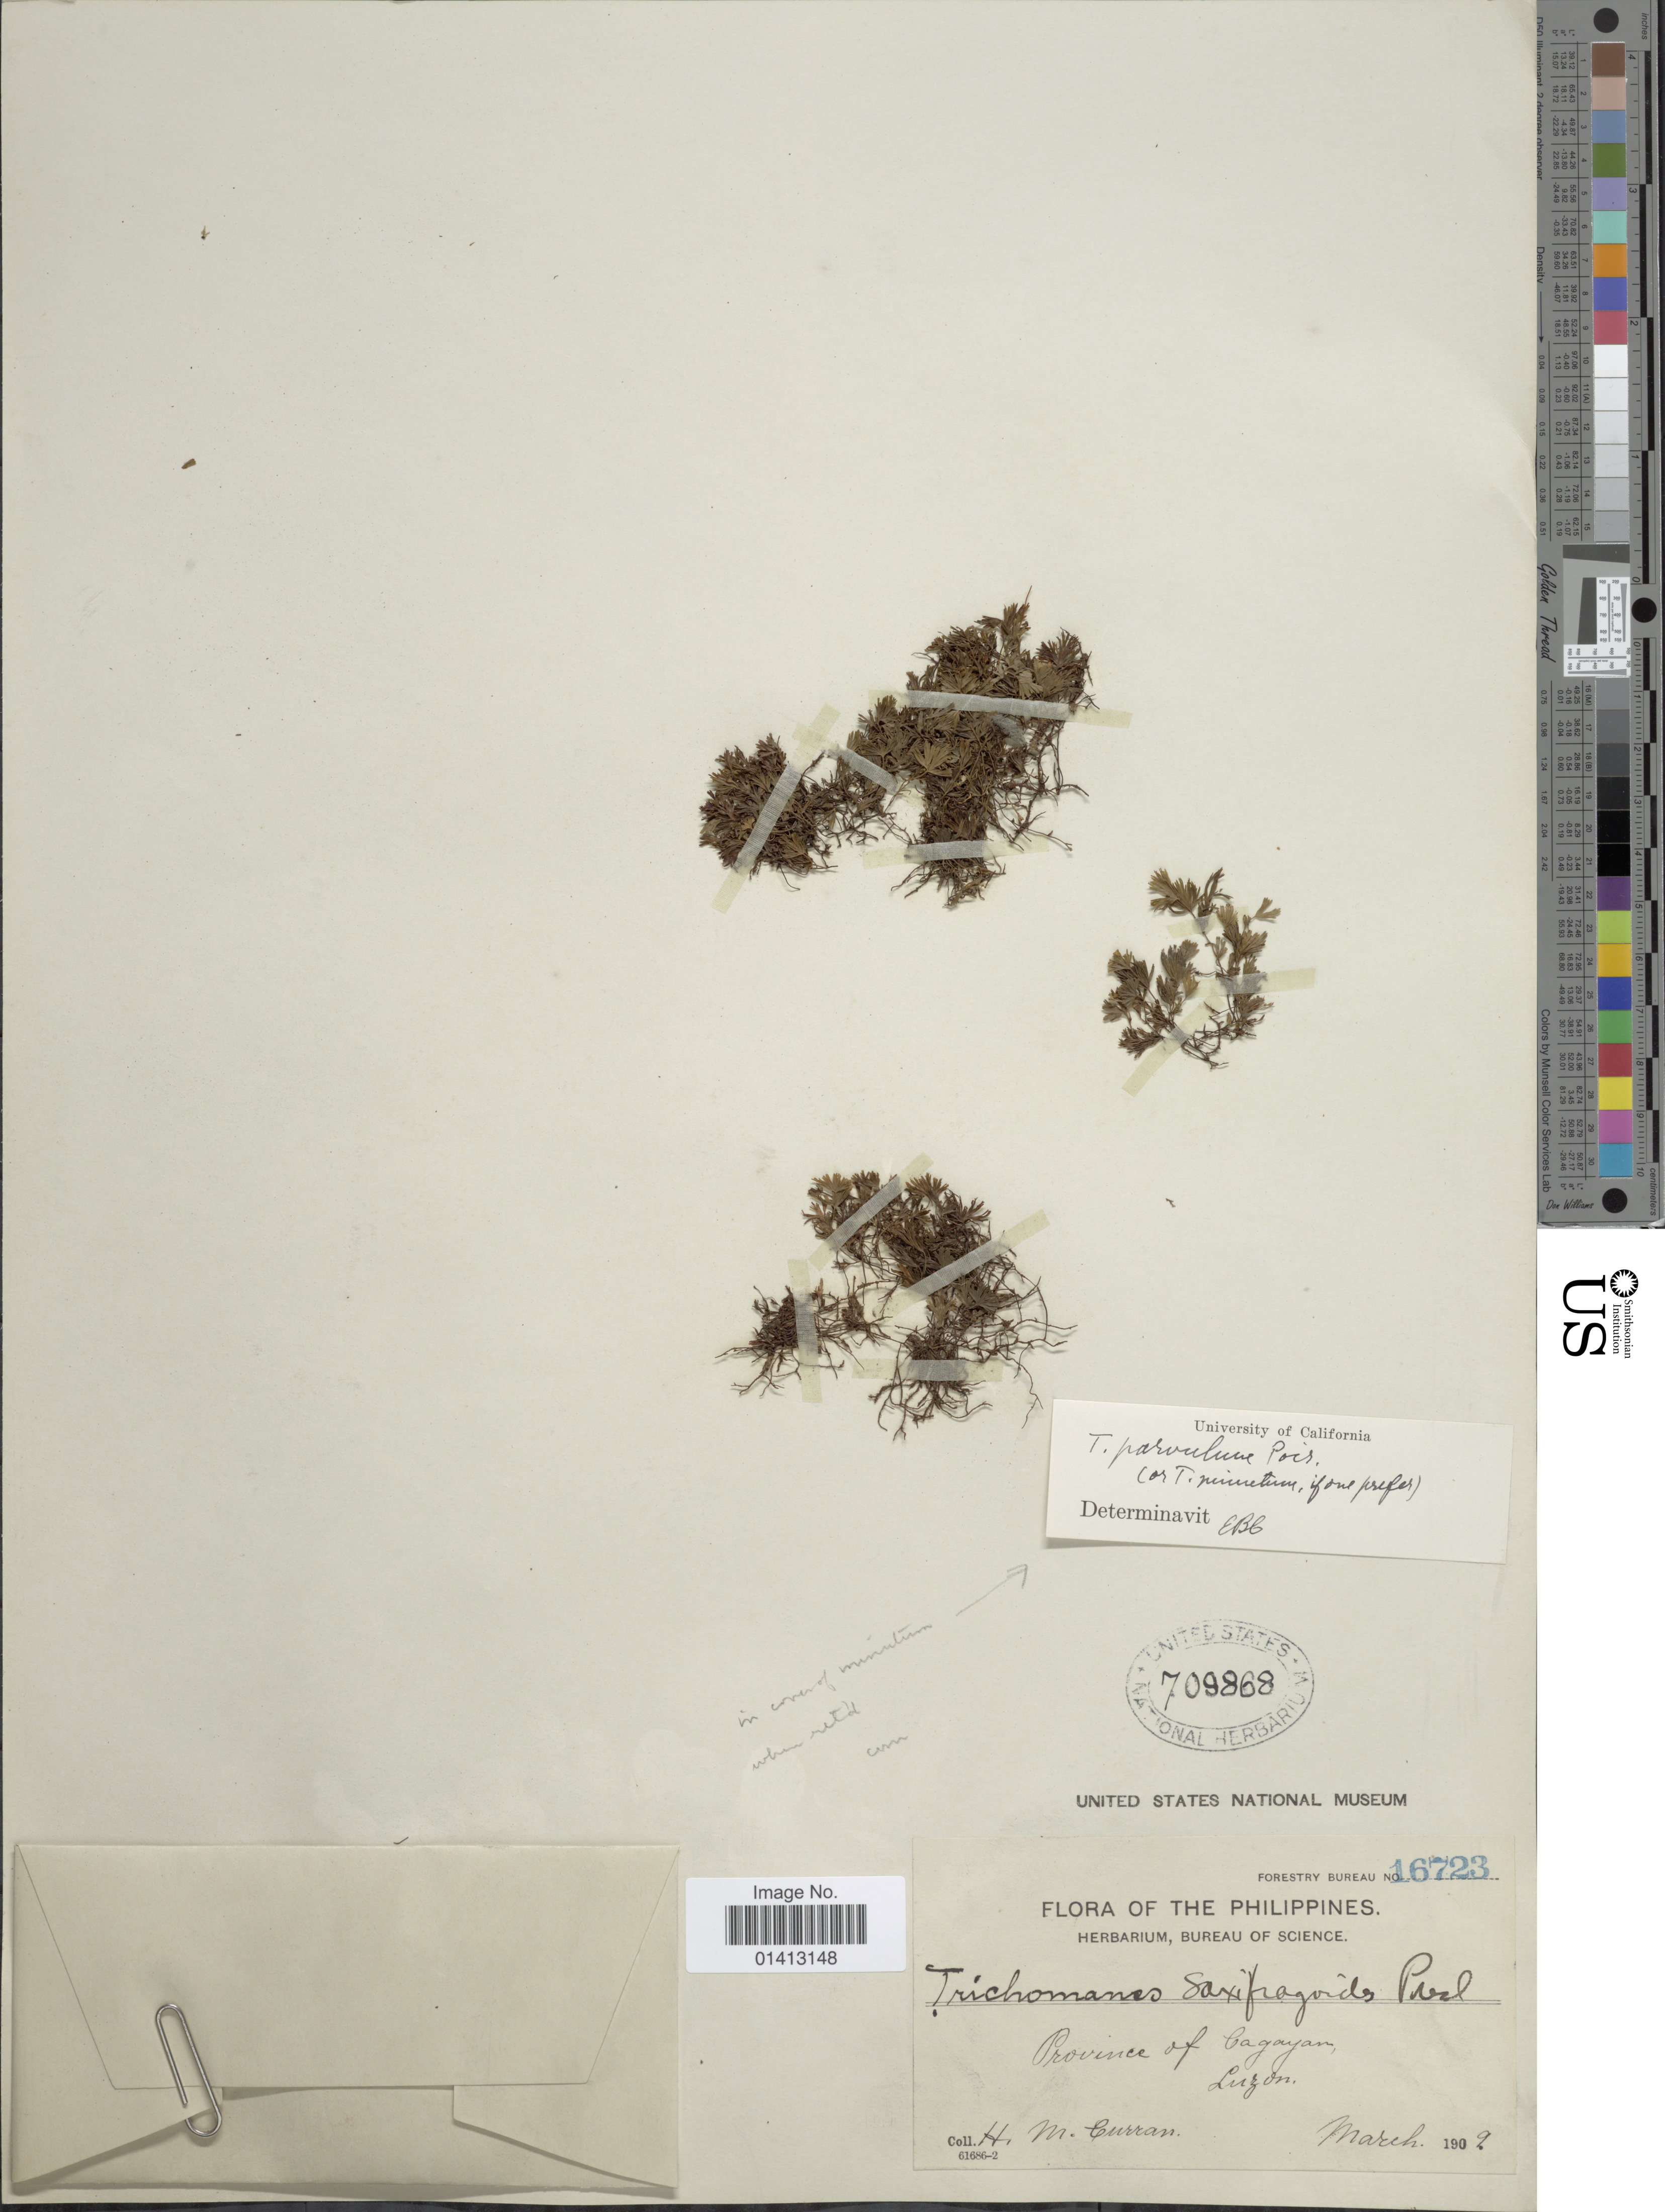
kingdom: Plantae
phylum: Tracheophyta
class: Polypodiopsida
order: Hymenophyllales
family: Hymenophyllaceae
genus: Crepidomanes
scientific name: Crepidomanes minutum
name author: (Blume) K. Iwats.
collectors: H. M. Curran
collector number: Forestry Bureau 16723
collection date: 1902-03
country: Philippines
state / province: Cagayan Valley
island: Luzon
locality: Province of Cagayan, Luzon. Cagayan.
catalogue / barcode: US 709868